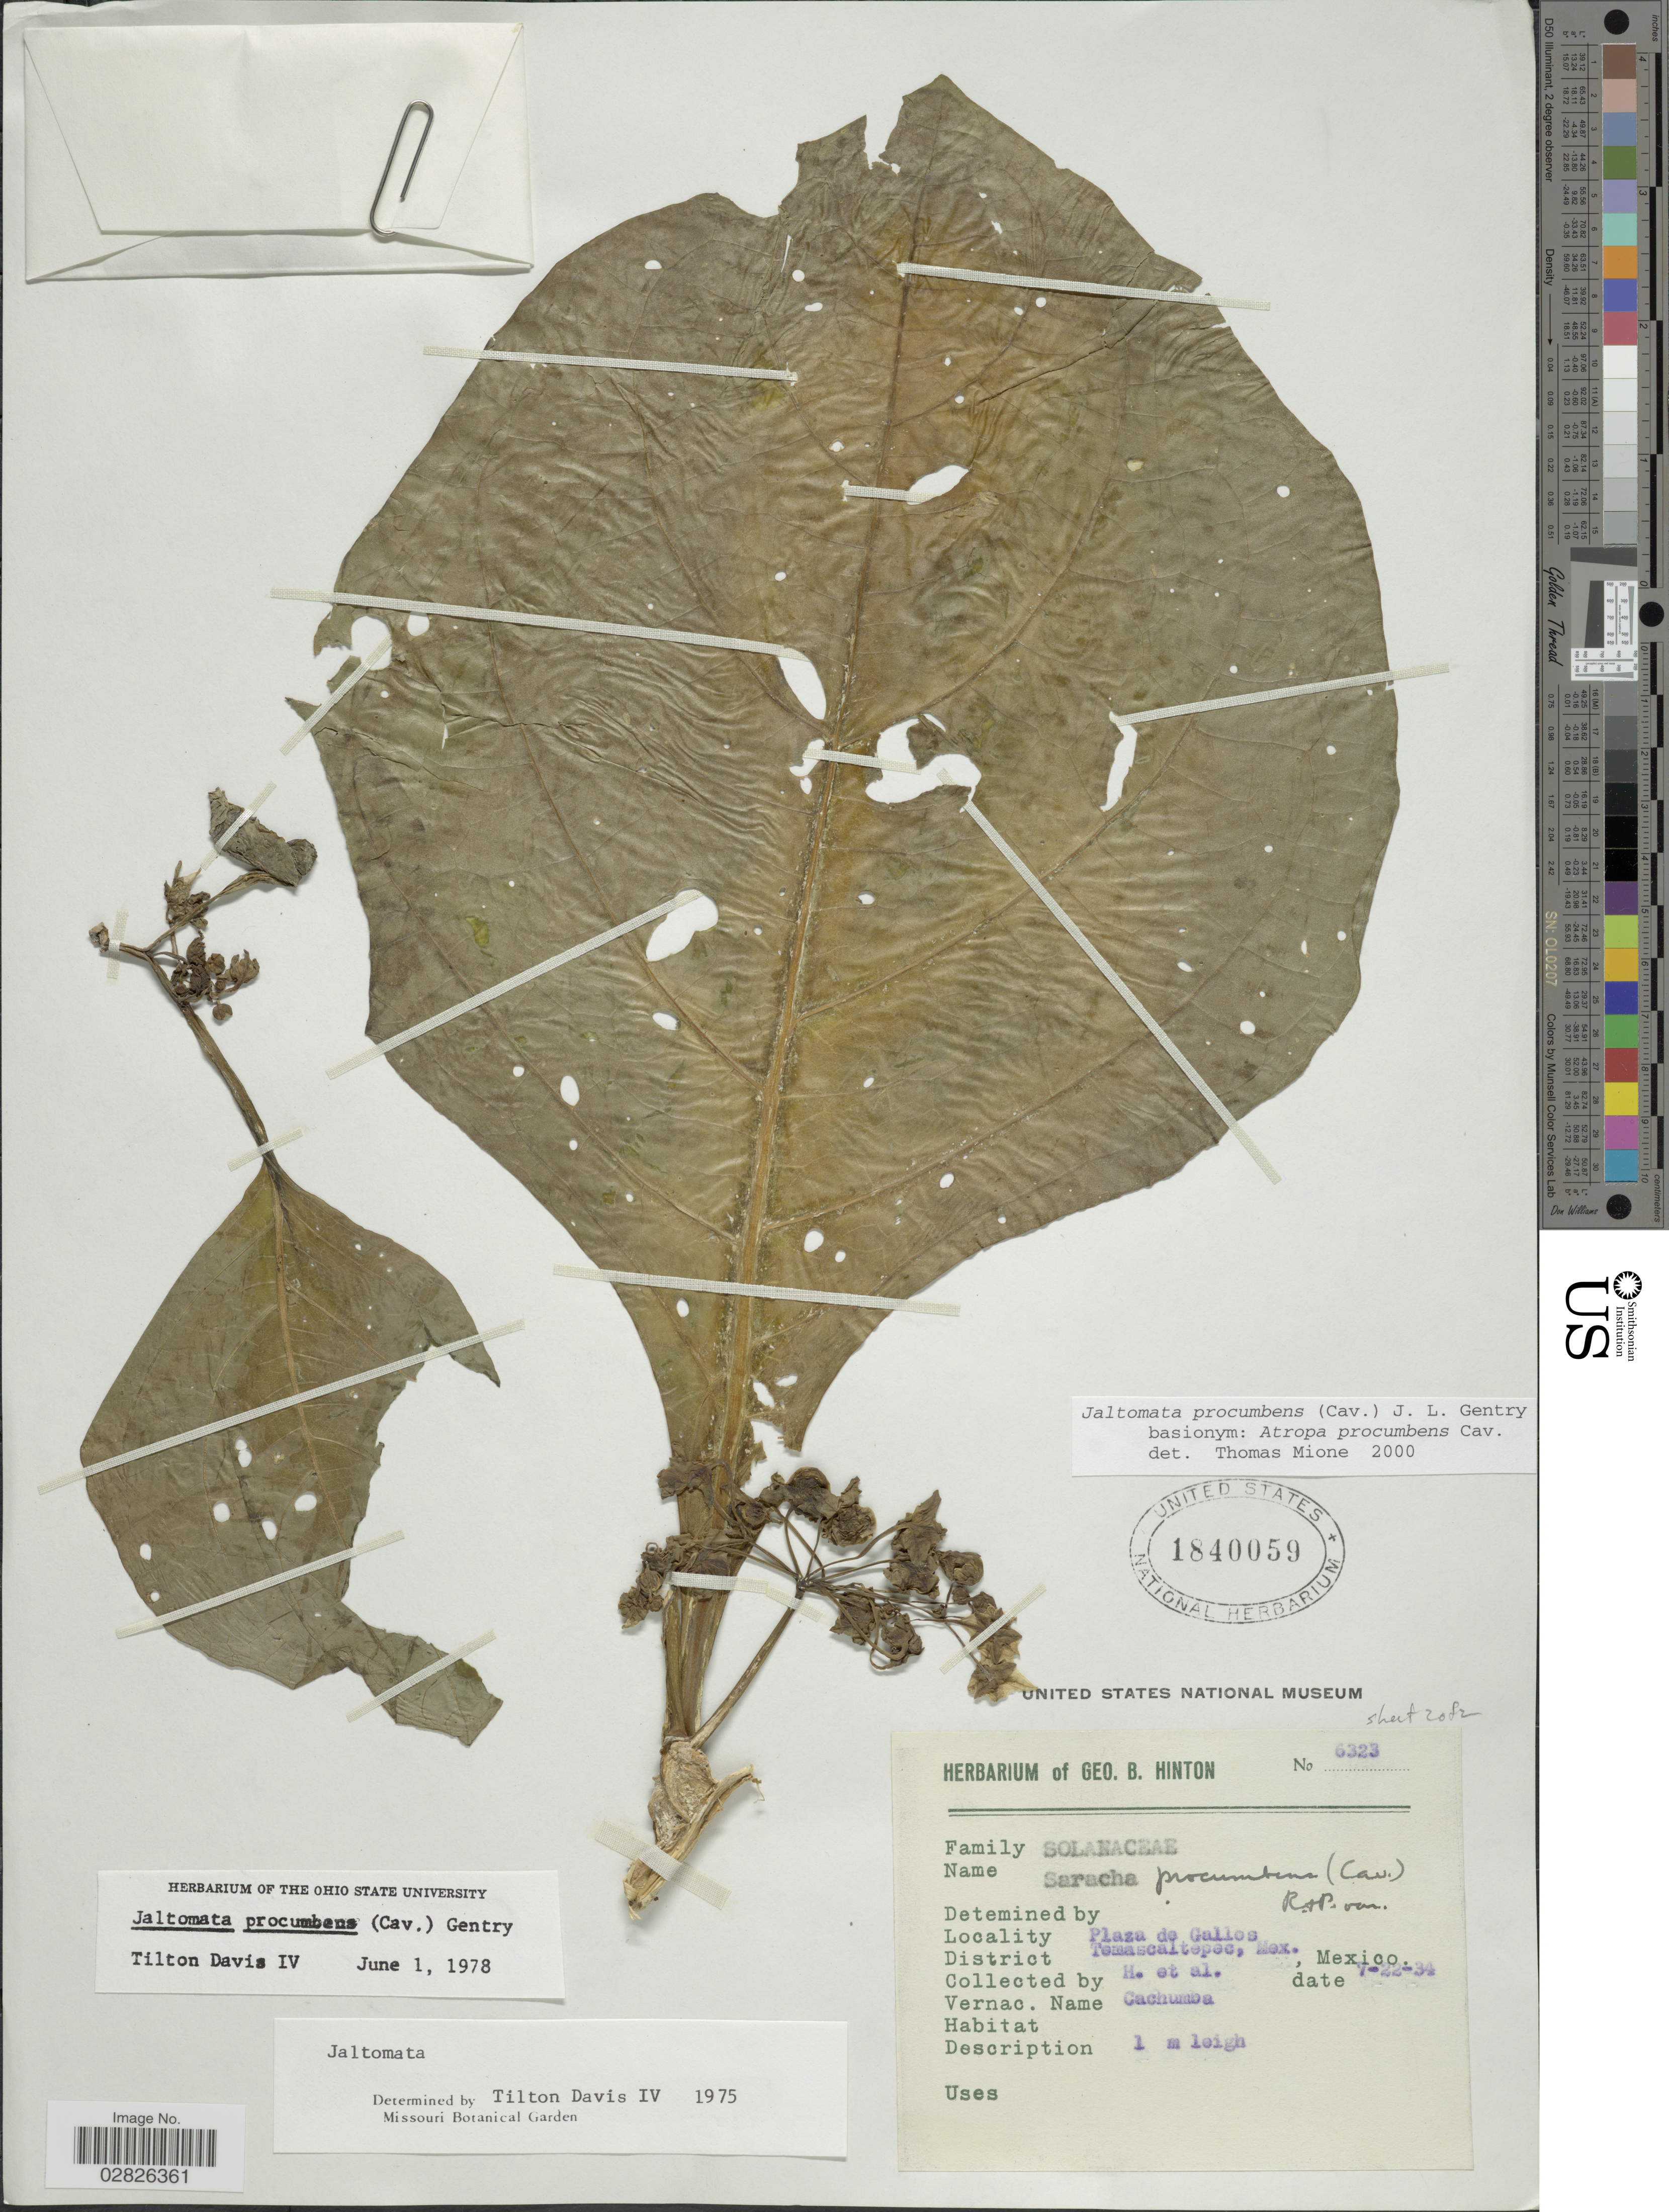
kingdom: Plantae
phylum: Tracheophyta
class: Magnoliopsida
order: Solanales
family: Solanaceae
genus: Jaltomata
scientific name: Jaltomata procumbens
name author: (Cav.) J.L. Gentry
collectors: G. B. Hinton & et al.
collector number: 6323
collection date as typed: Transcribed d/m/y: 22/7/34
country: Mexico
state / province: México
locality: Plaza de Gallos. District Temascaltepec.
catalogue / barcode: US 1840059